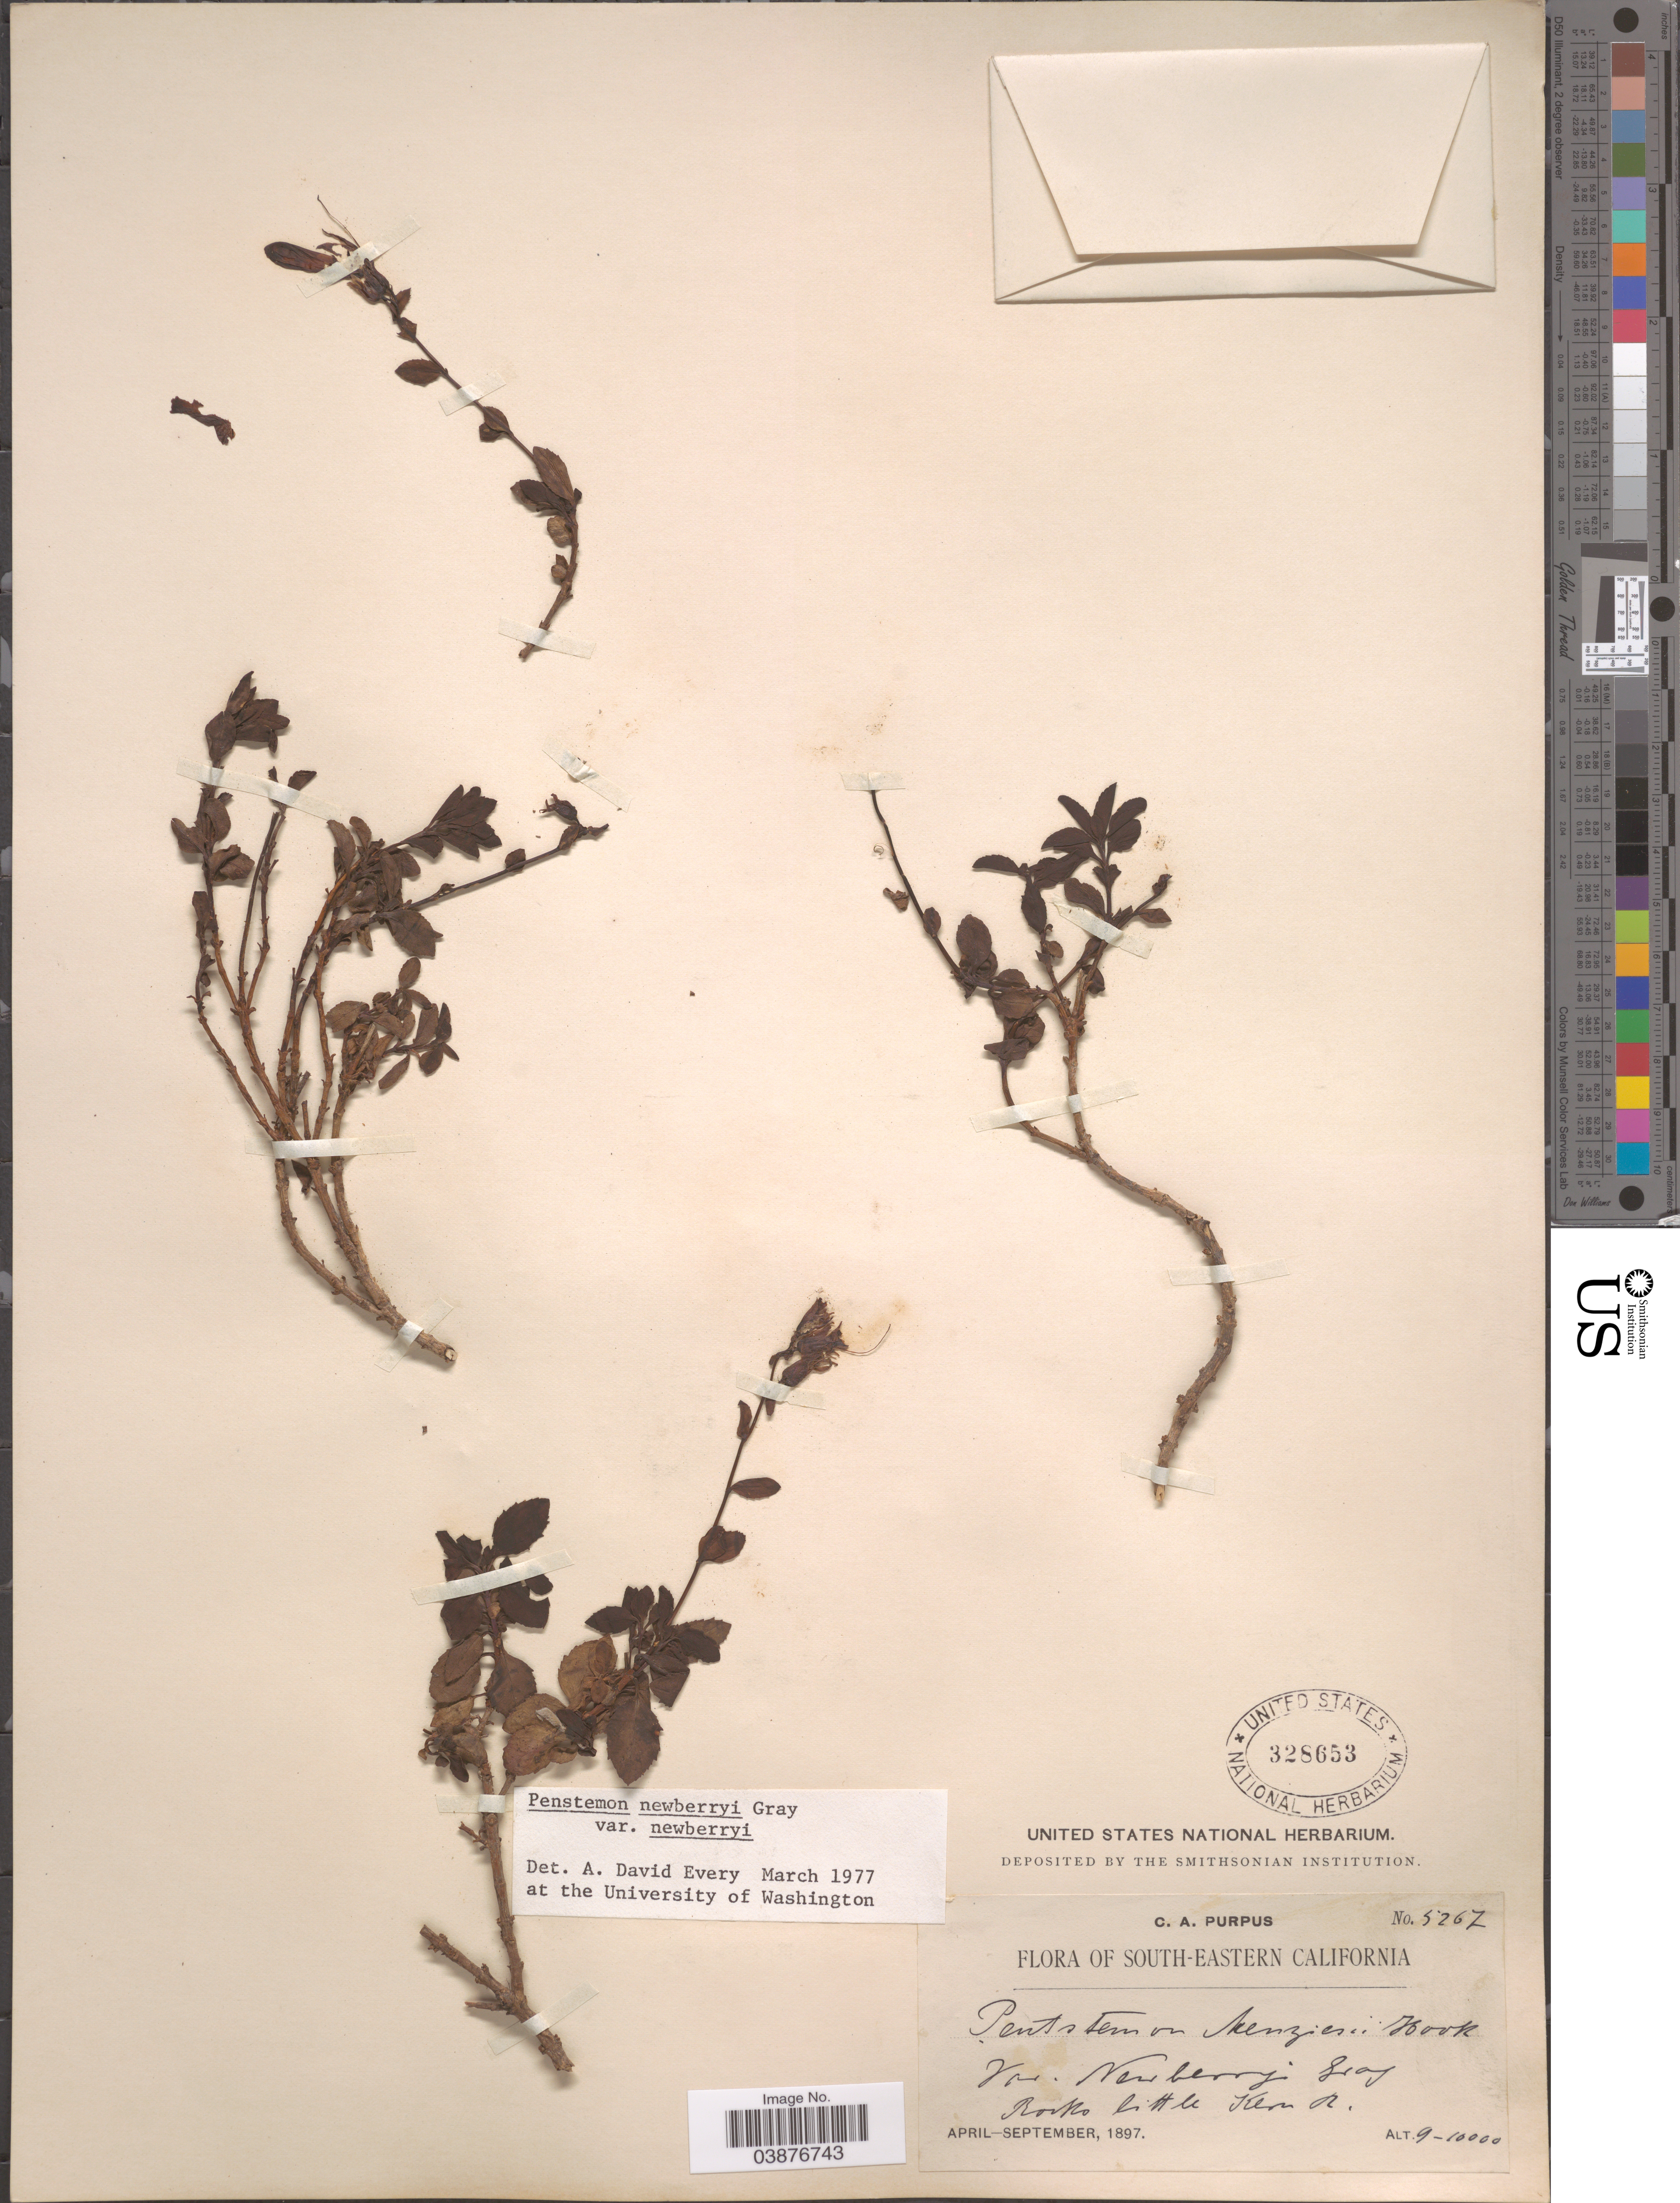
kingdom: Plantae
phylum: Tracheophyta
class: Magnoliopsida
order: Lamiales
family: Plantaginaceae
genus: Penstemon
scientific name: Penstemon newberryi var. newberryi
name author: A. Gray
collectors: C. A. Purpus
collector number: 5267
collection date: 1897-04/1897-09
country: United States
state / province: California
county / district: Kern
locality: South-Eastern California. Rocks little Kern R.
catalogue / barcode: US 328653